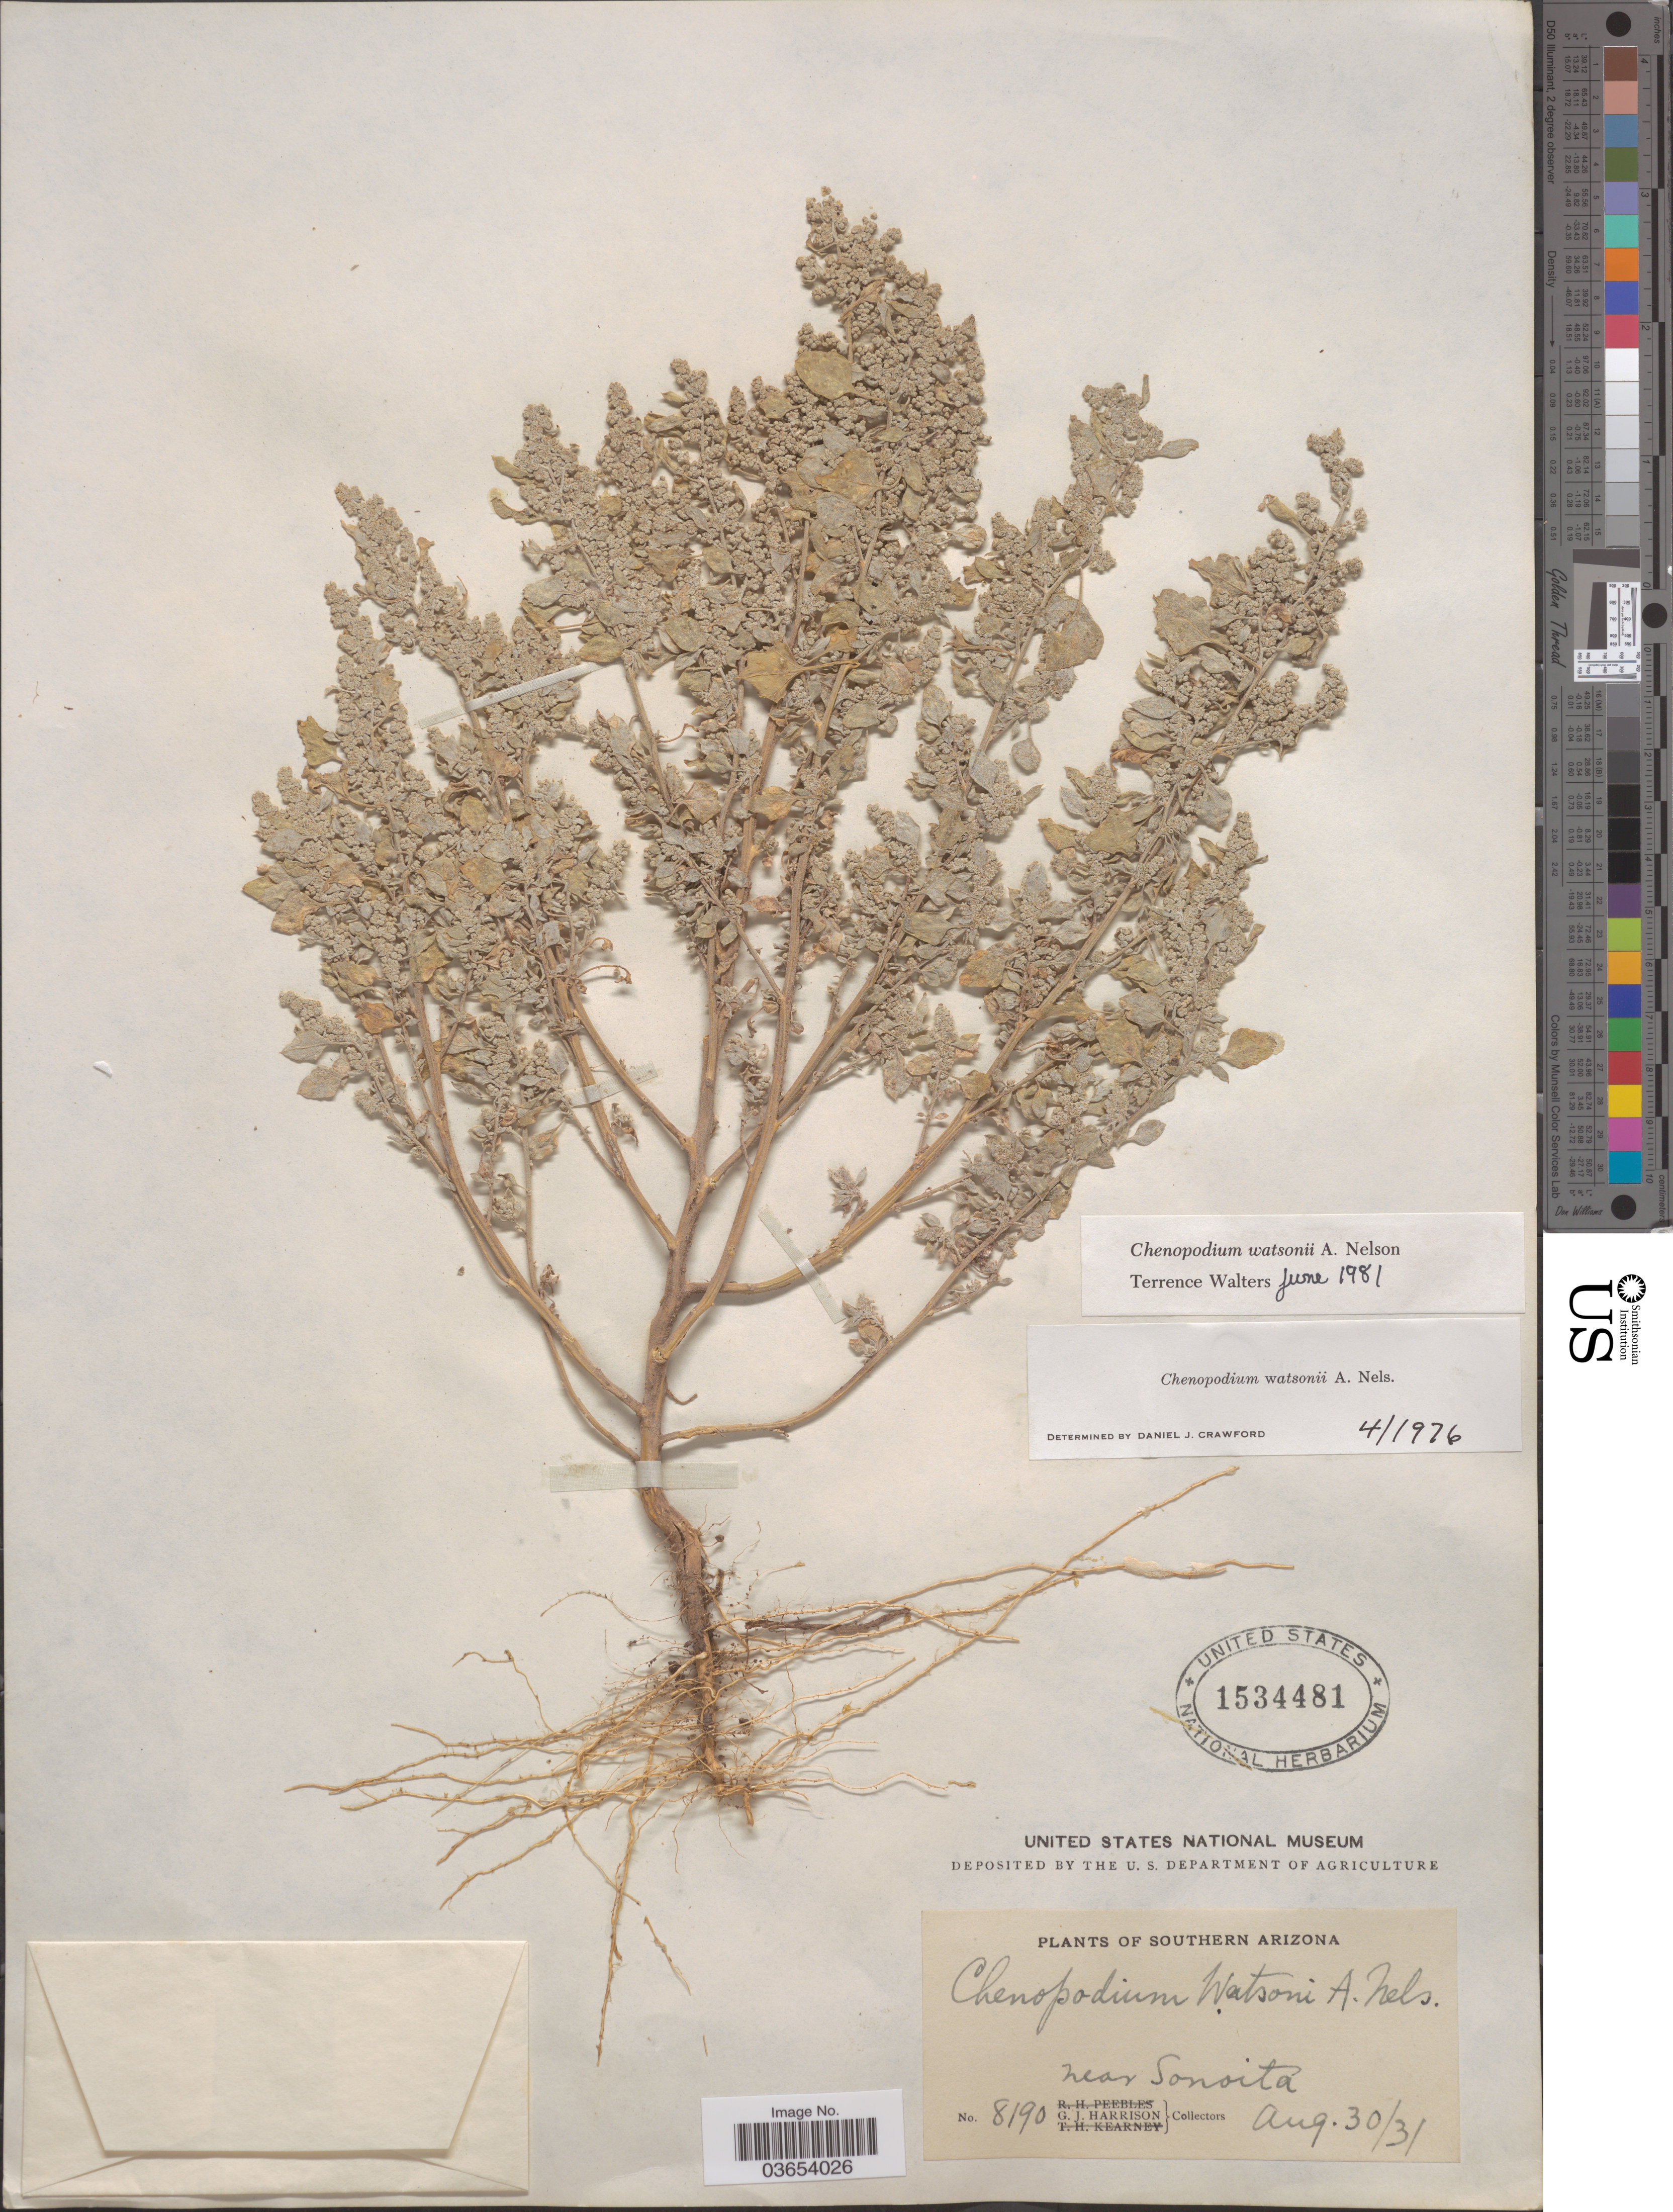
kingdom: Plantae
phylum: Tracheophyta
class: Magnoliopsida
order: Caryophyllales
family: Amaranthaceae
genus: Chenopodium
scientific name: Chenopodium watsonii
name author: A. Nelson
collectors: G. J. Harrison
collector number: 8190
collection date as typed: Transcribed d/m/y: 30/8/31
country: United States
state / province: Arizona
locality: Southern Arizona. Near Sonoita.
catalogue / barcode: US 1534481